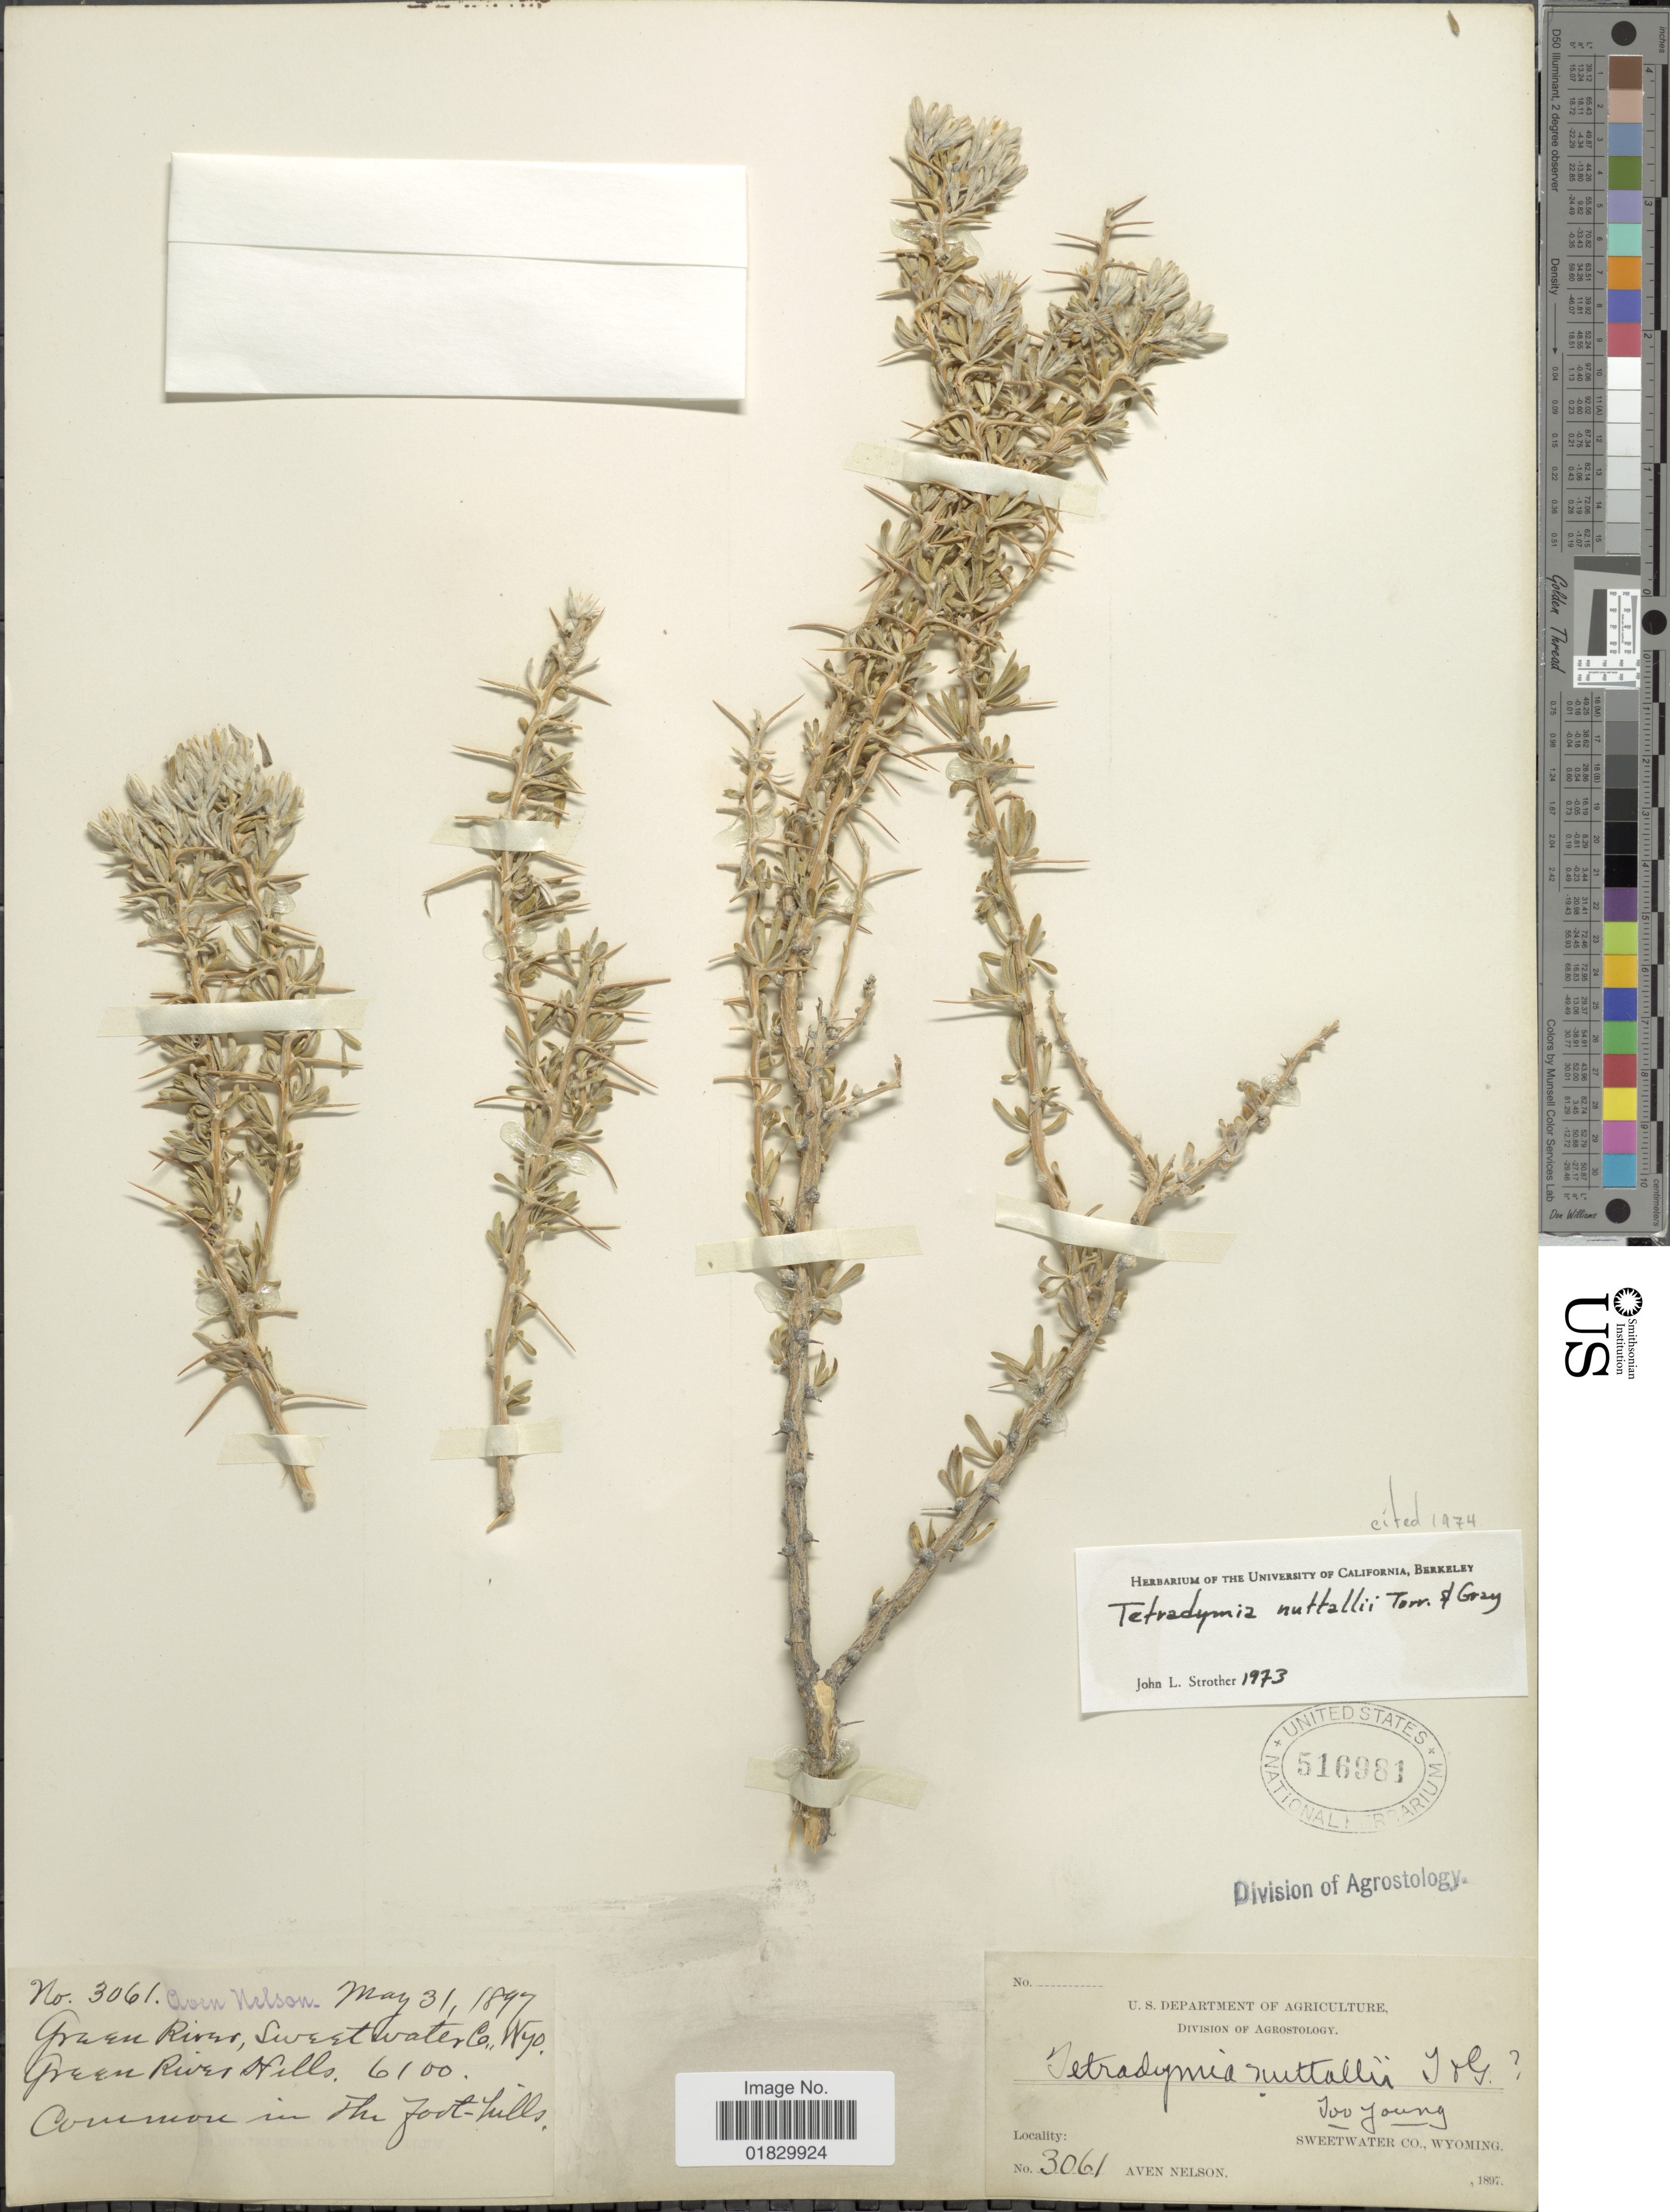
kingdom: Plantae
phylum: Tracheophyta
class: Magnoliopsida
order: Asterales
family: Asteraceae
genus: Tetradymia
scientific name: Tetradymia nuttallii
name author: Torr. & A. Gray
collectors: A. Nelson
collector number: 3061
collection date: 1897-05-31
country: United States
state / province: Wyoming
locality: Green River, Sweetwater Co., Green River Hills, Too Young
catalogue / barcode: US 516981